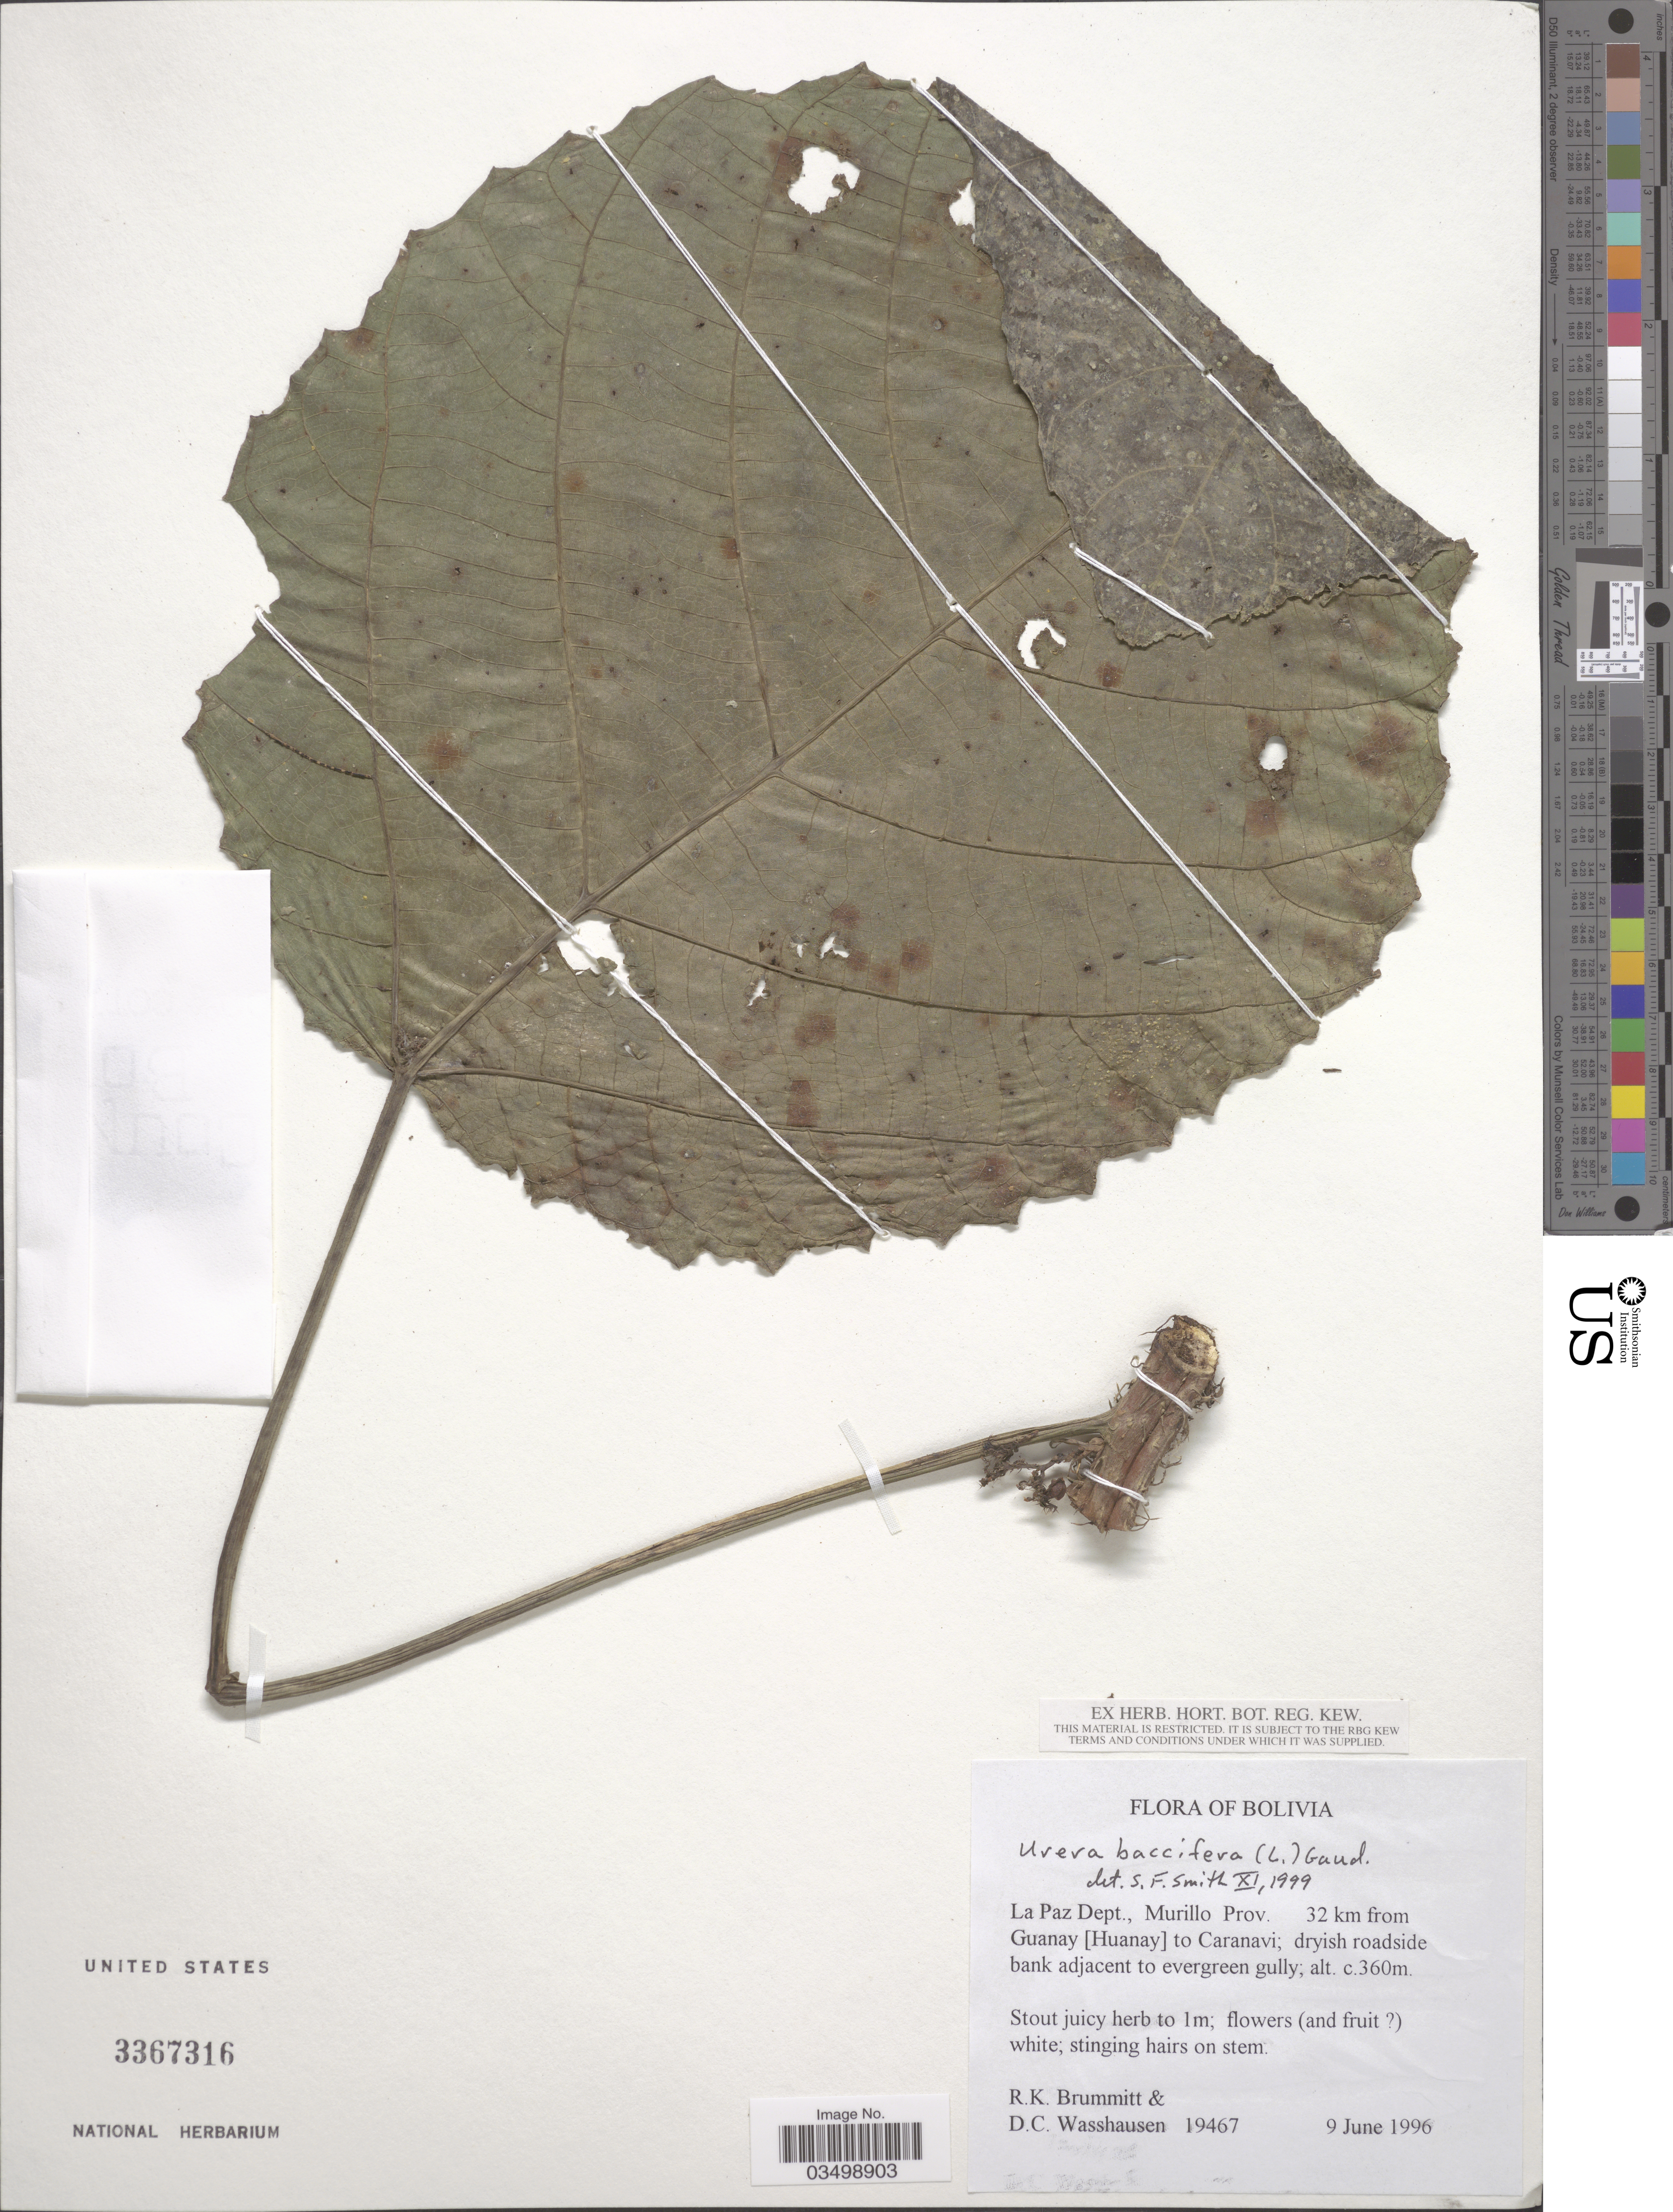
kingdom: Plantae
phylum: Tracheophyta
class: Magnoliopsida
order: Rosales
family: Urticaceae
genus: Urera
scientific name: Urera baccifera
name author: (L.) Gaudich. ex Wedd.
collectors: R. K. Brummitt & D. C. Wasshausen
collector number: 19467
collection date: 1996-06-09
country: Bolivia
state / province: La Paz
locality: La Paz Dept., Murillo Prov. 32 km from Guanay [Huanay] to Caranavi.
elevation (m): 360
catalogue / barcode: US 3367316